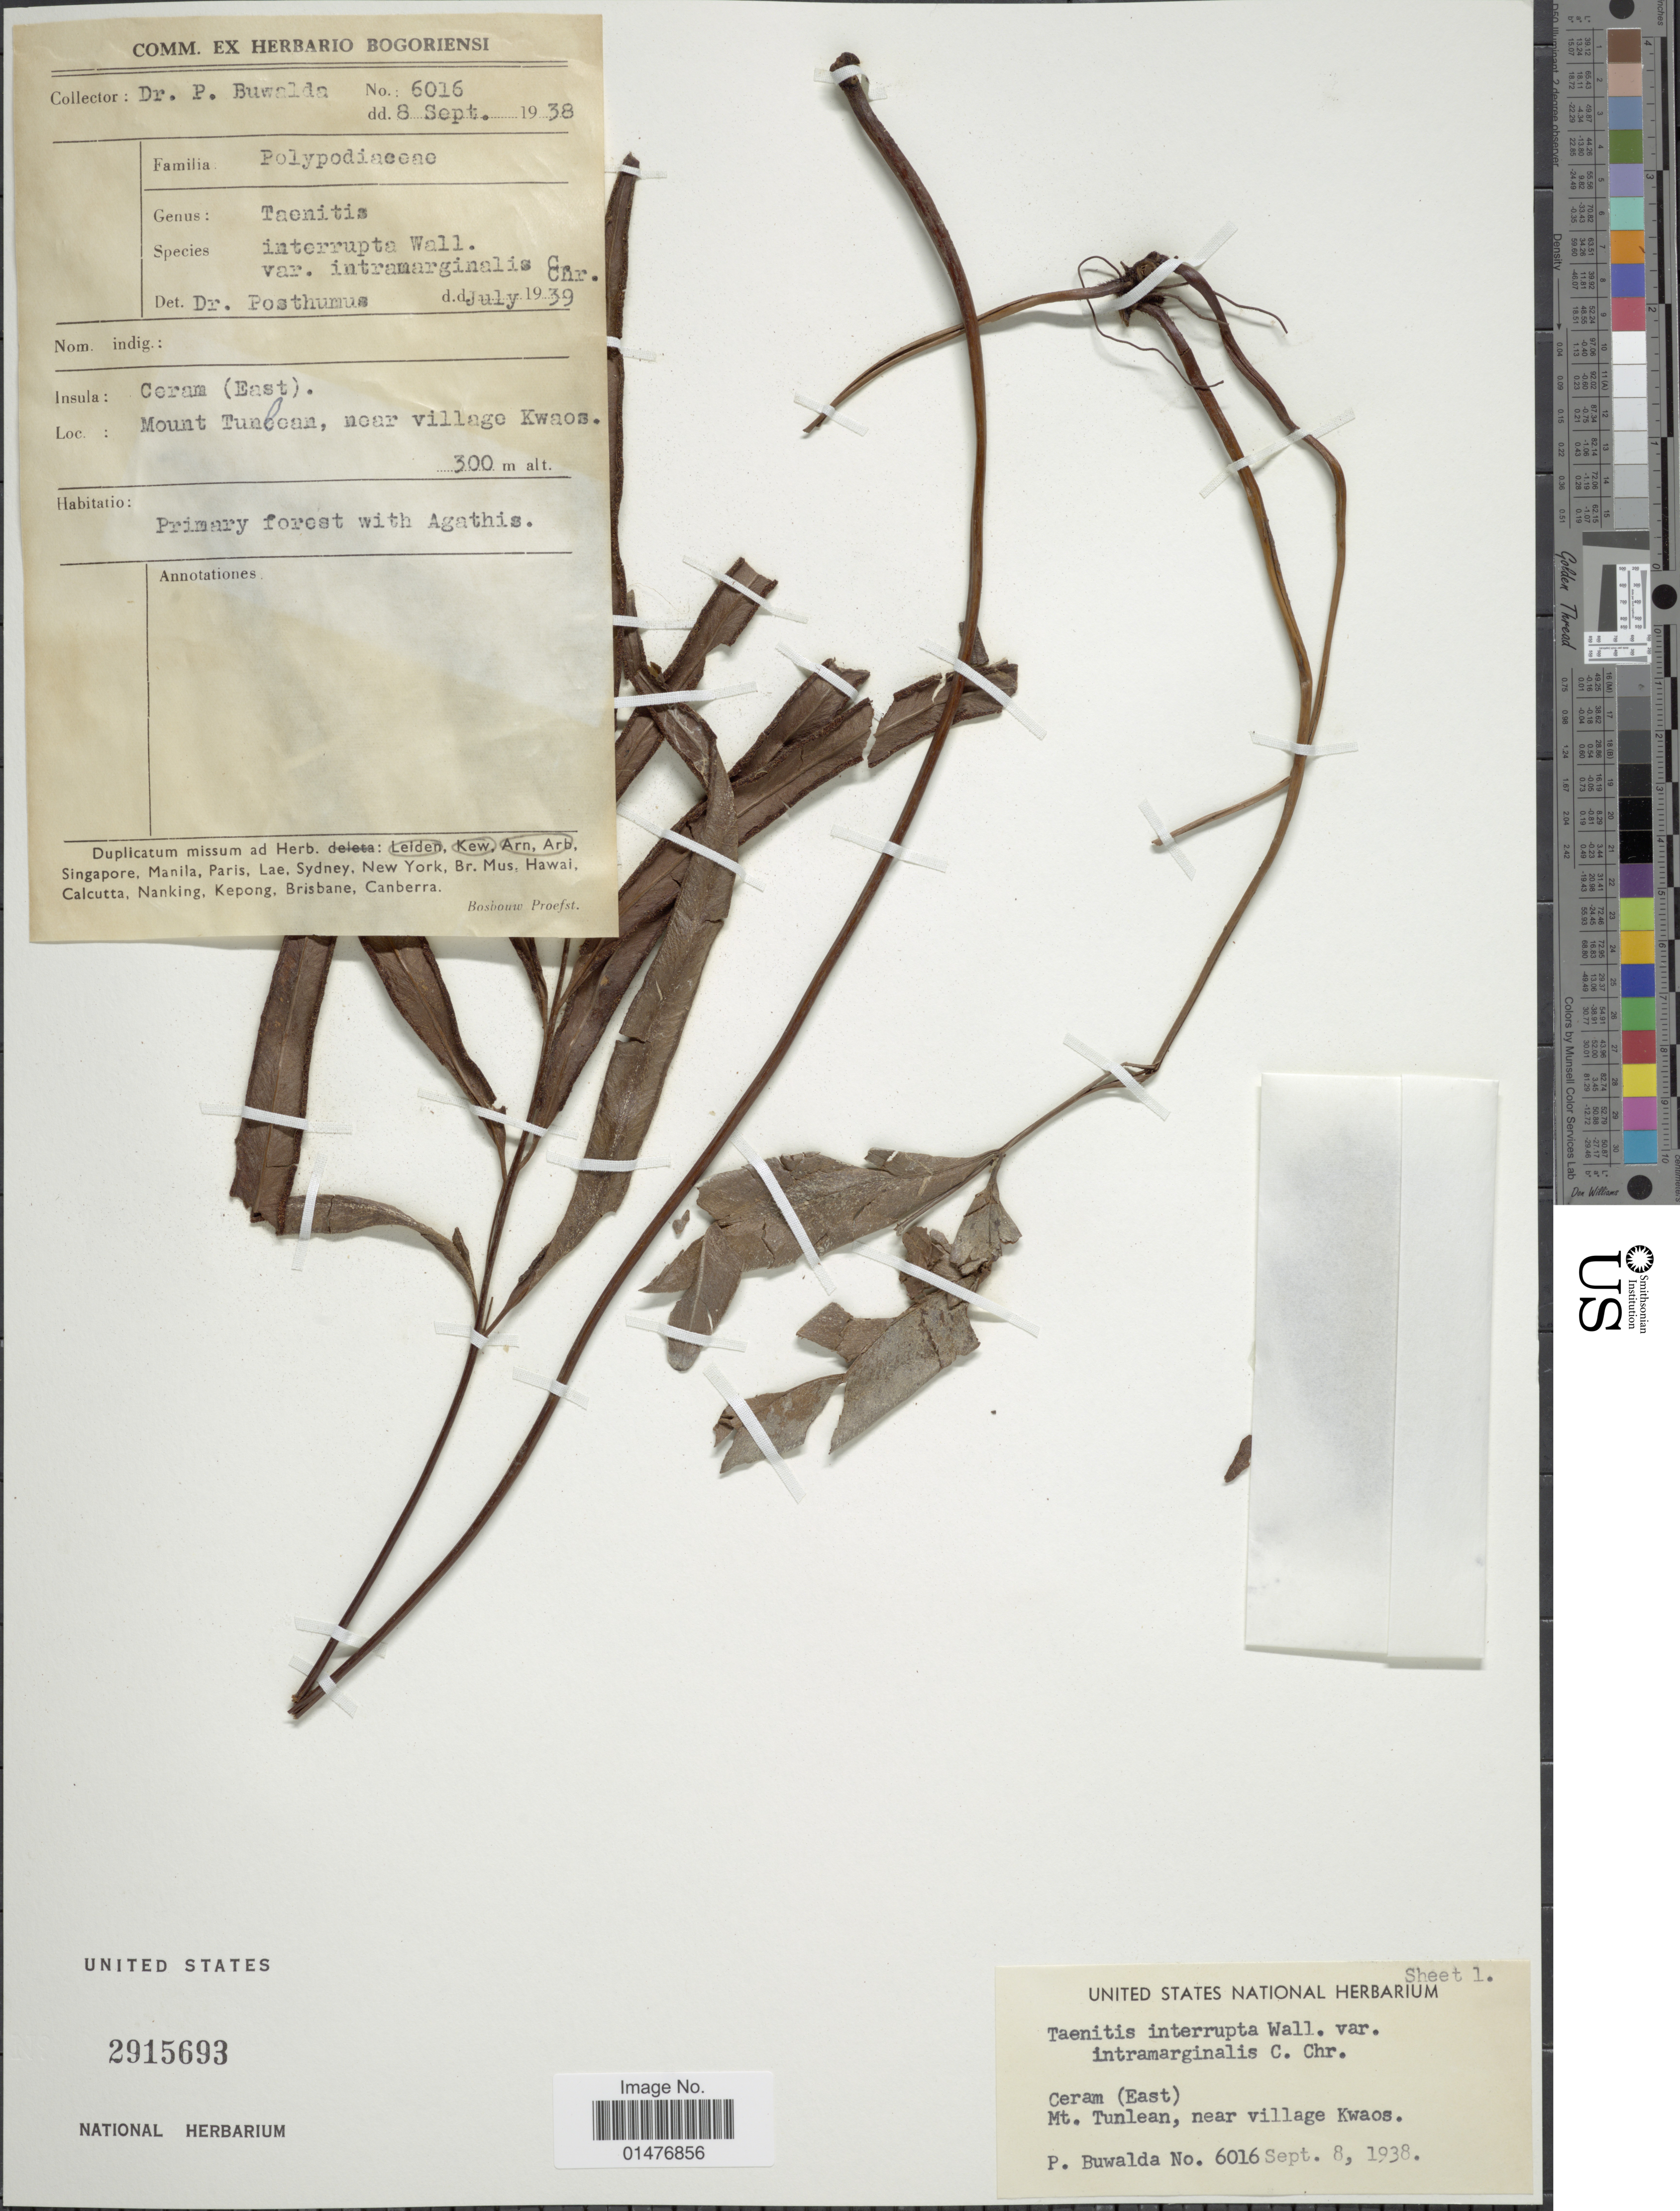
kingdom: Plantae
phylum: Tracheophyta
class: Polypodiopsida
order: Polypodiales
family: Pteridaceae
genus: Taenitis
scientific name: Taenitis interrupta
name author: Hook. & Grev.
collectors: P. Buwalda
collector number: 6016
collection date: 1938-09-08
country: Indonesia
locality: Ceram (East), Mt. Tunlean, near village Kwaos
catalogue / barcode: US 2915693